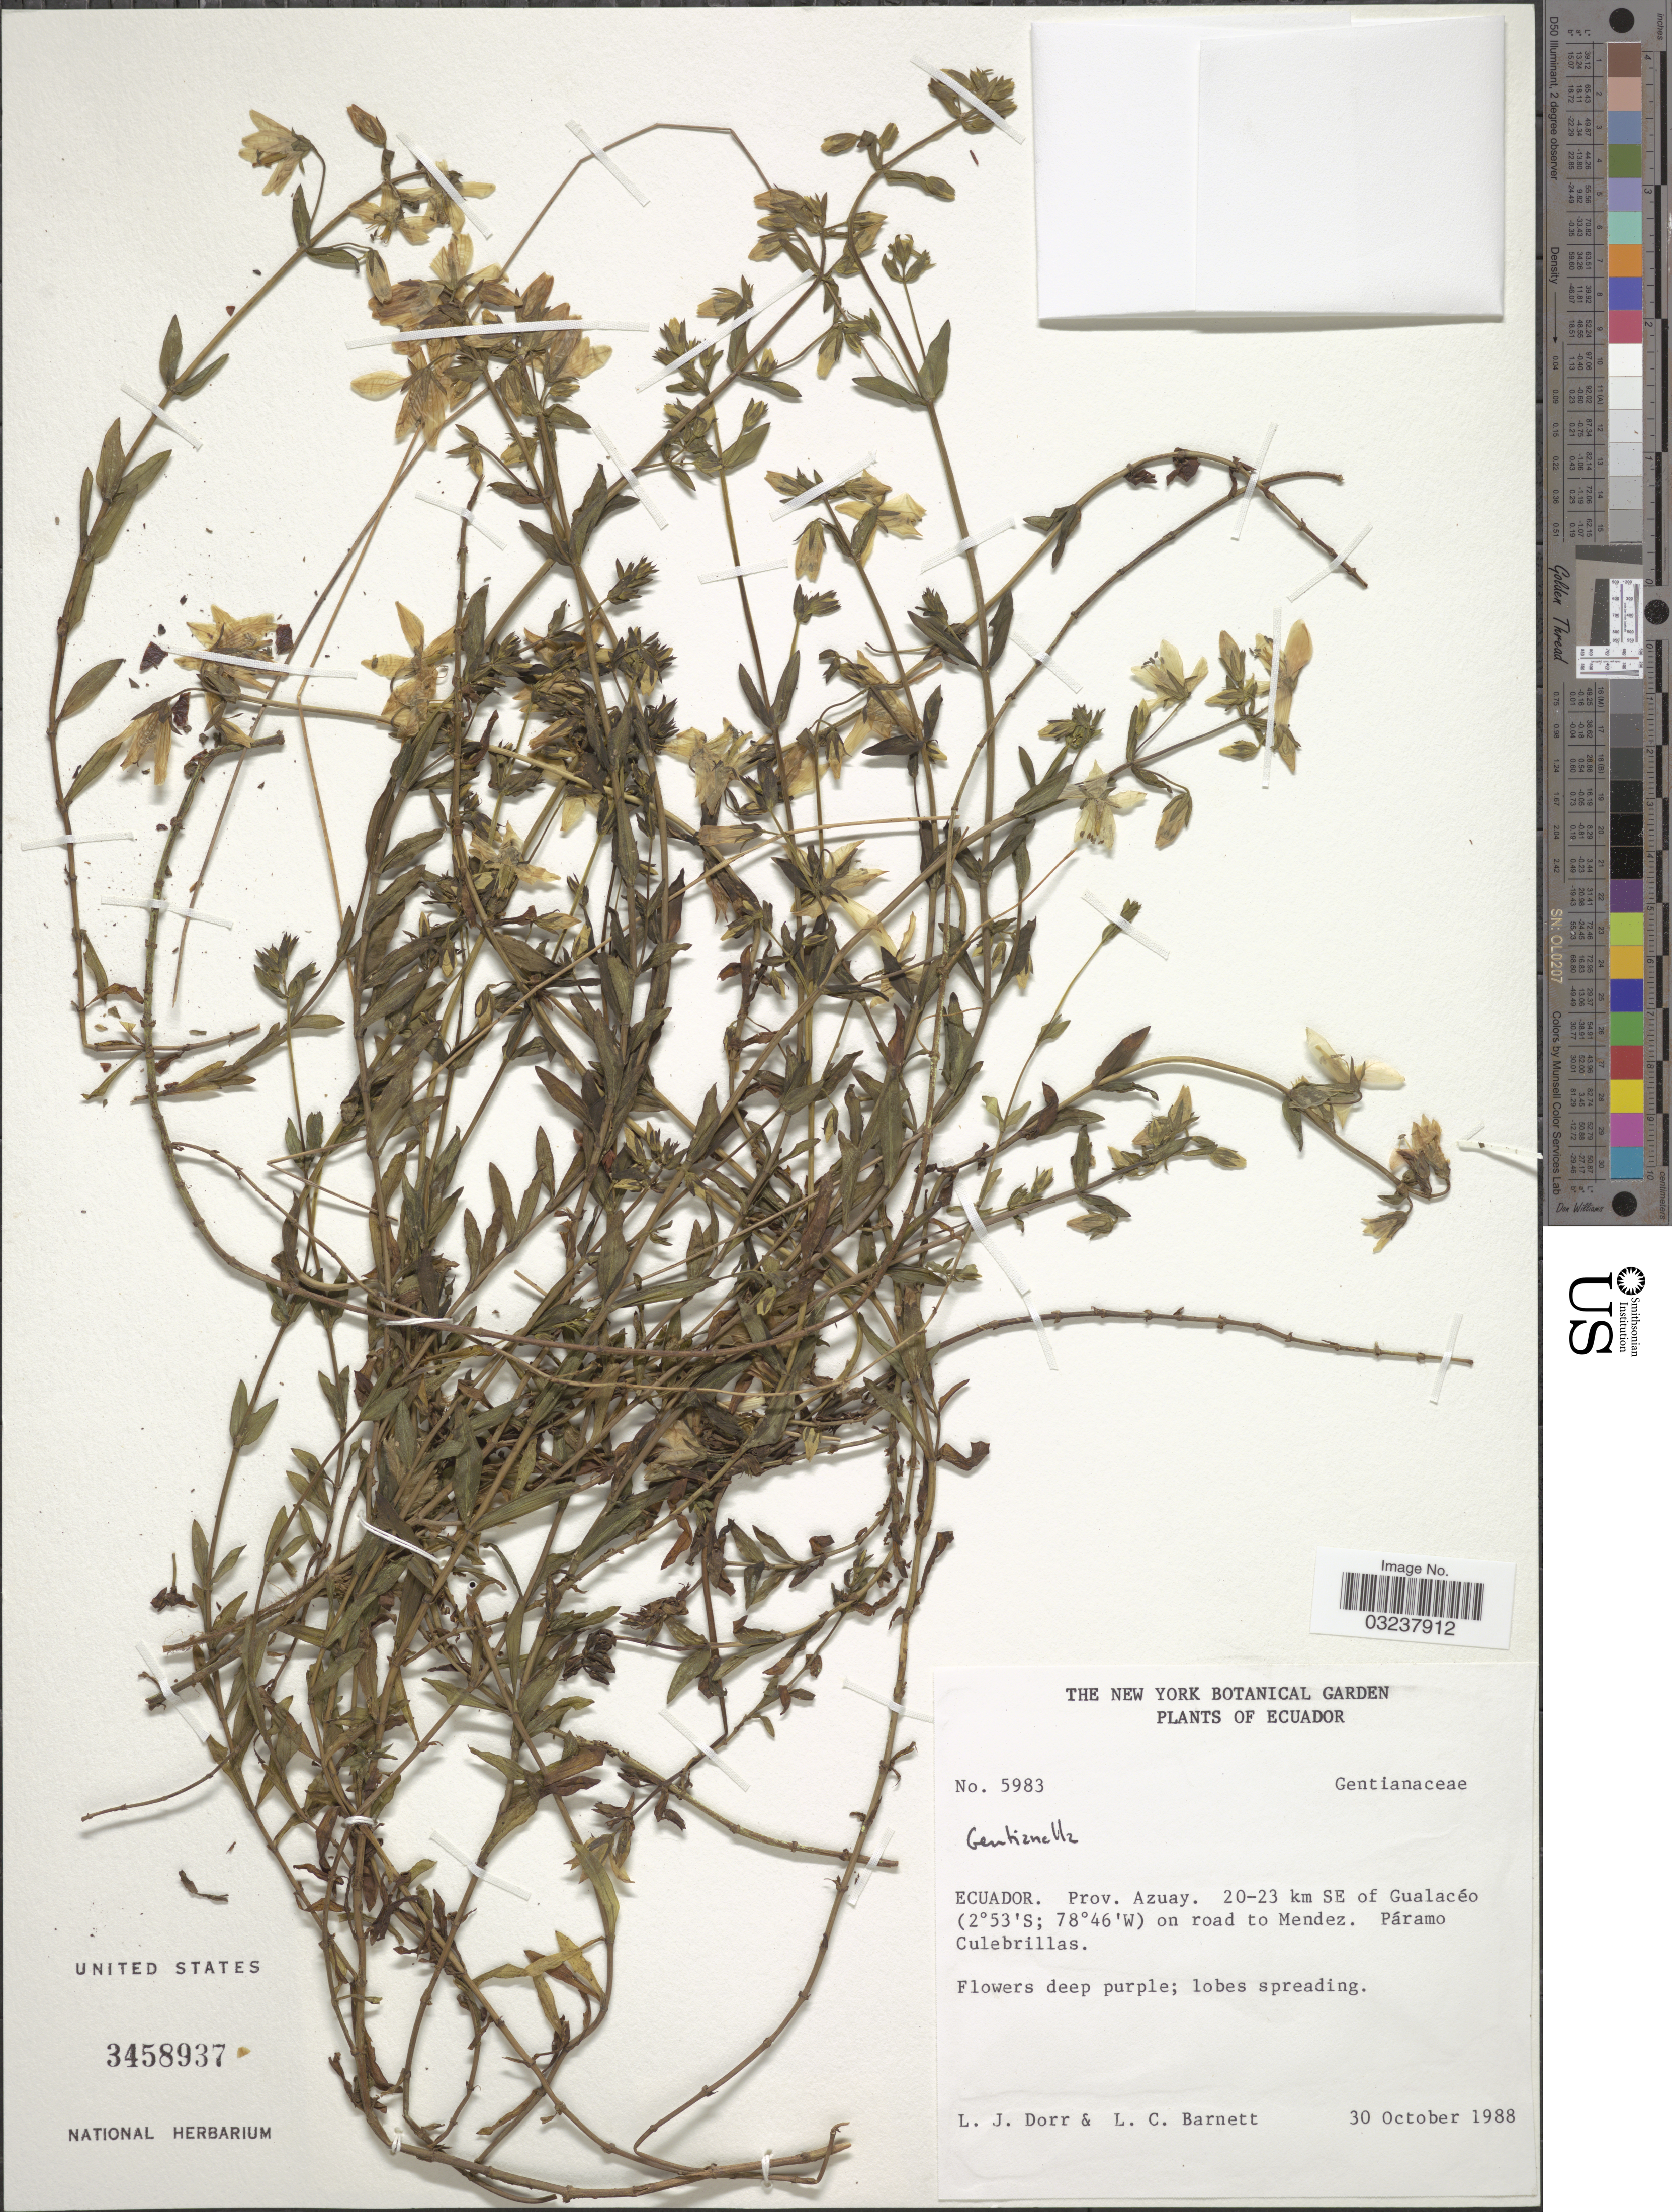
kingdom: Plantae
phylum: Tracheophyta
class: Magnoliopsida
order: Gentianales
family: Gentianaceae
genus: Gentianella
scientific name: Gentianella sp.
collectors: L. J. Dorr & L. C. Barnett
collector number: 5983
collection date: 1988-10-30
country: Ecuador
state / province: Azuay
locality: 20-23 km SE of Gualacéo on road to Mendez. Páramo Culebrillas.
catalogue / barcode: US 3458937